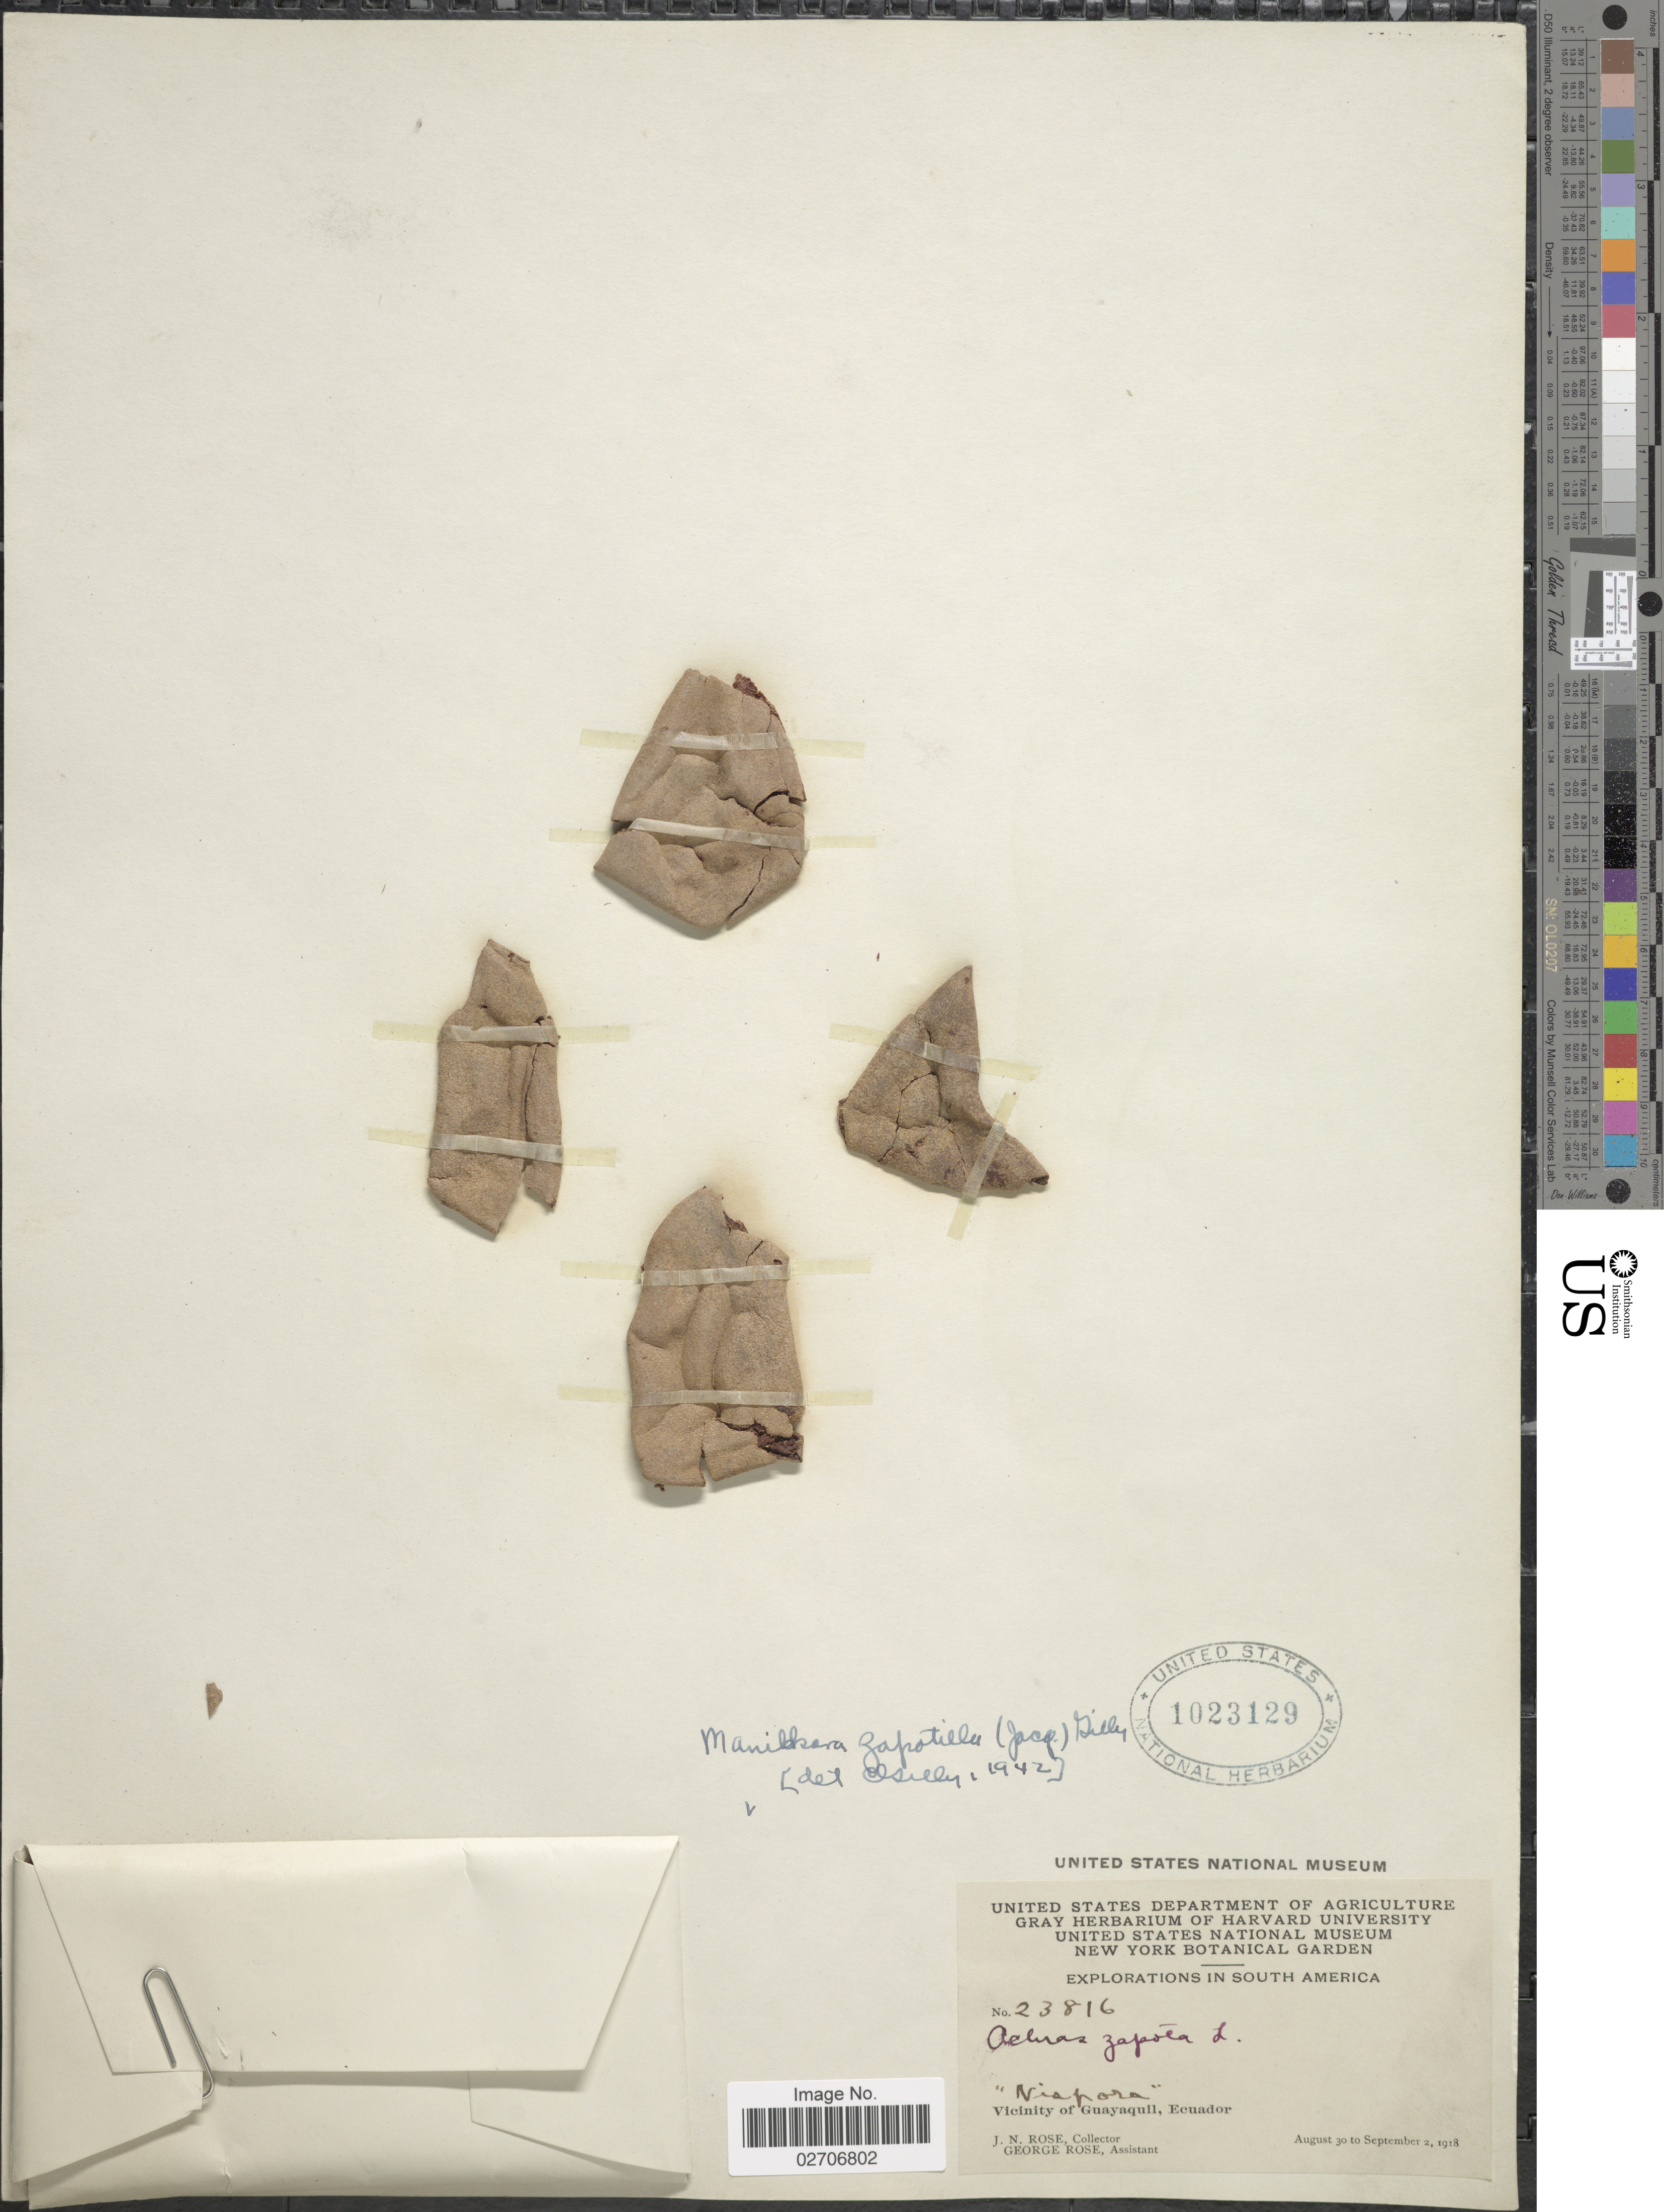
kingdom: Plantae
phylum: Tracheophyta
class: Magnoliopsida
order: Ericales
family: Sapotaceae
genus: Manilkara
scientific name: Manilkara zapota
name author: (L.) P. Royen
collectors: J. N. Rose & G. Rose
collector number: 23816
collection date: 1918-08-30/1918-09-02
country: Ecuador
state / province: Guayas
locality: Vicinity of Guayaquil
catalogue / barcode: US 1023129